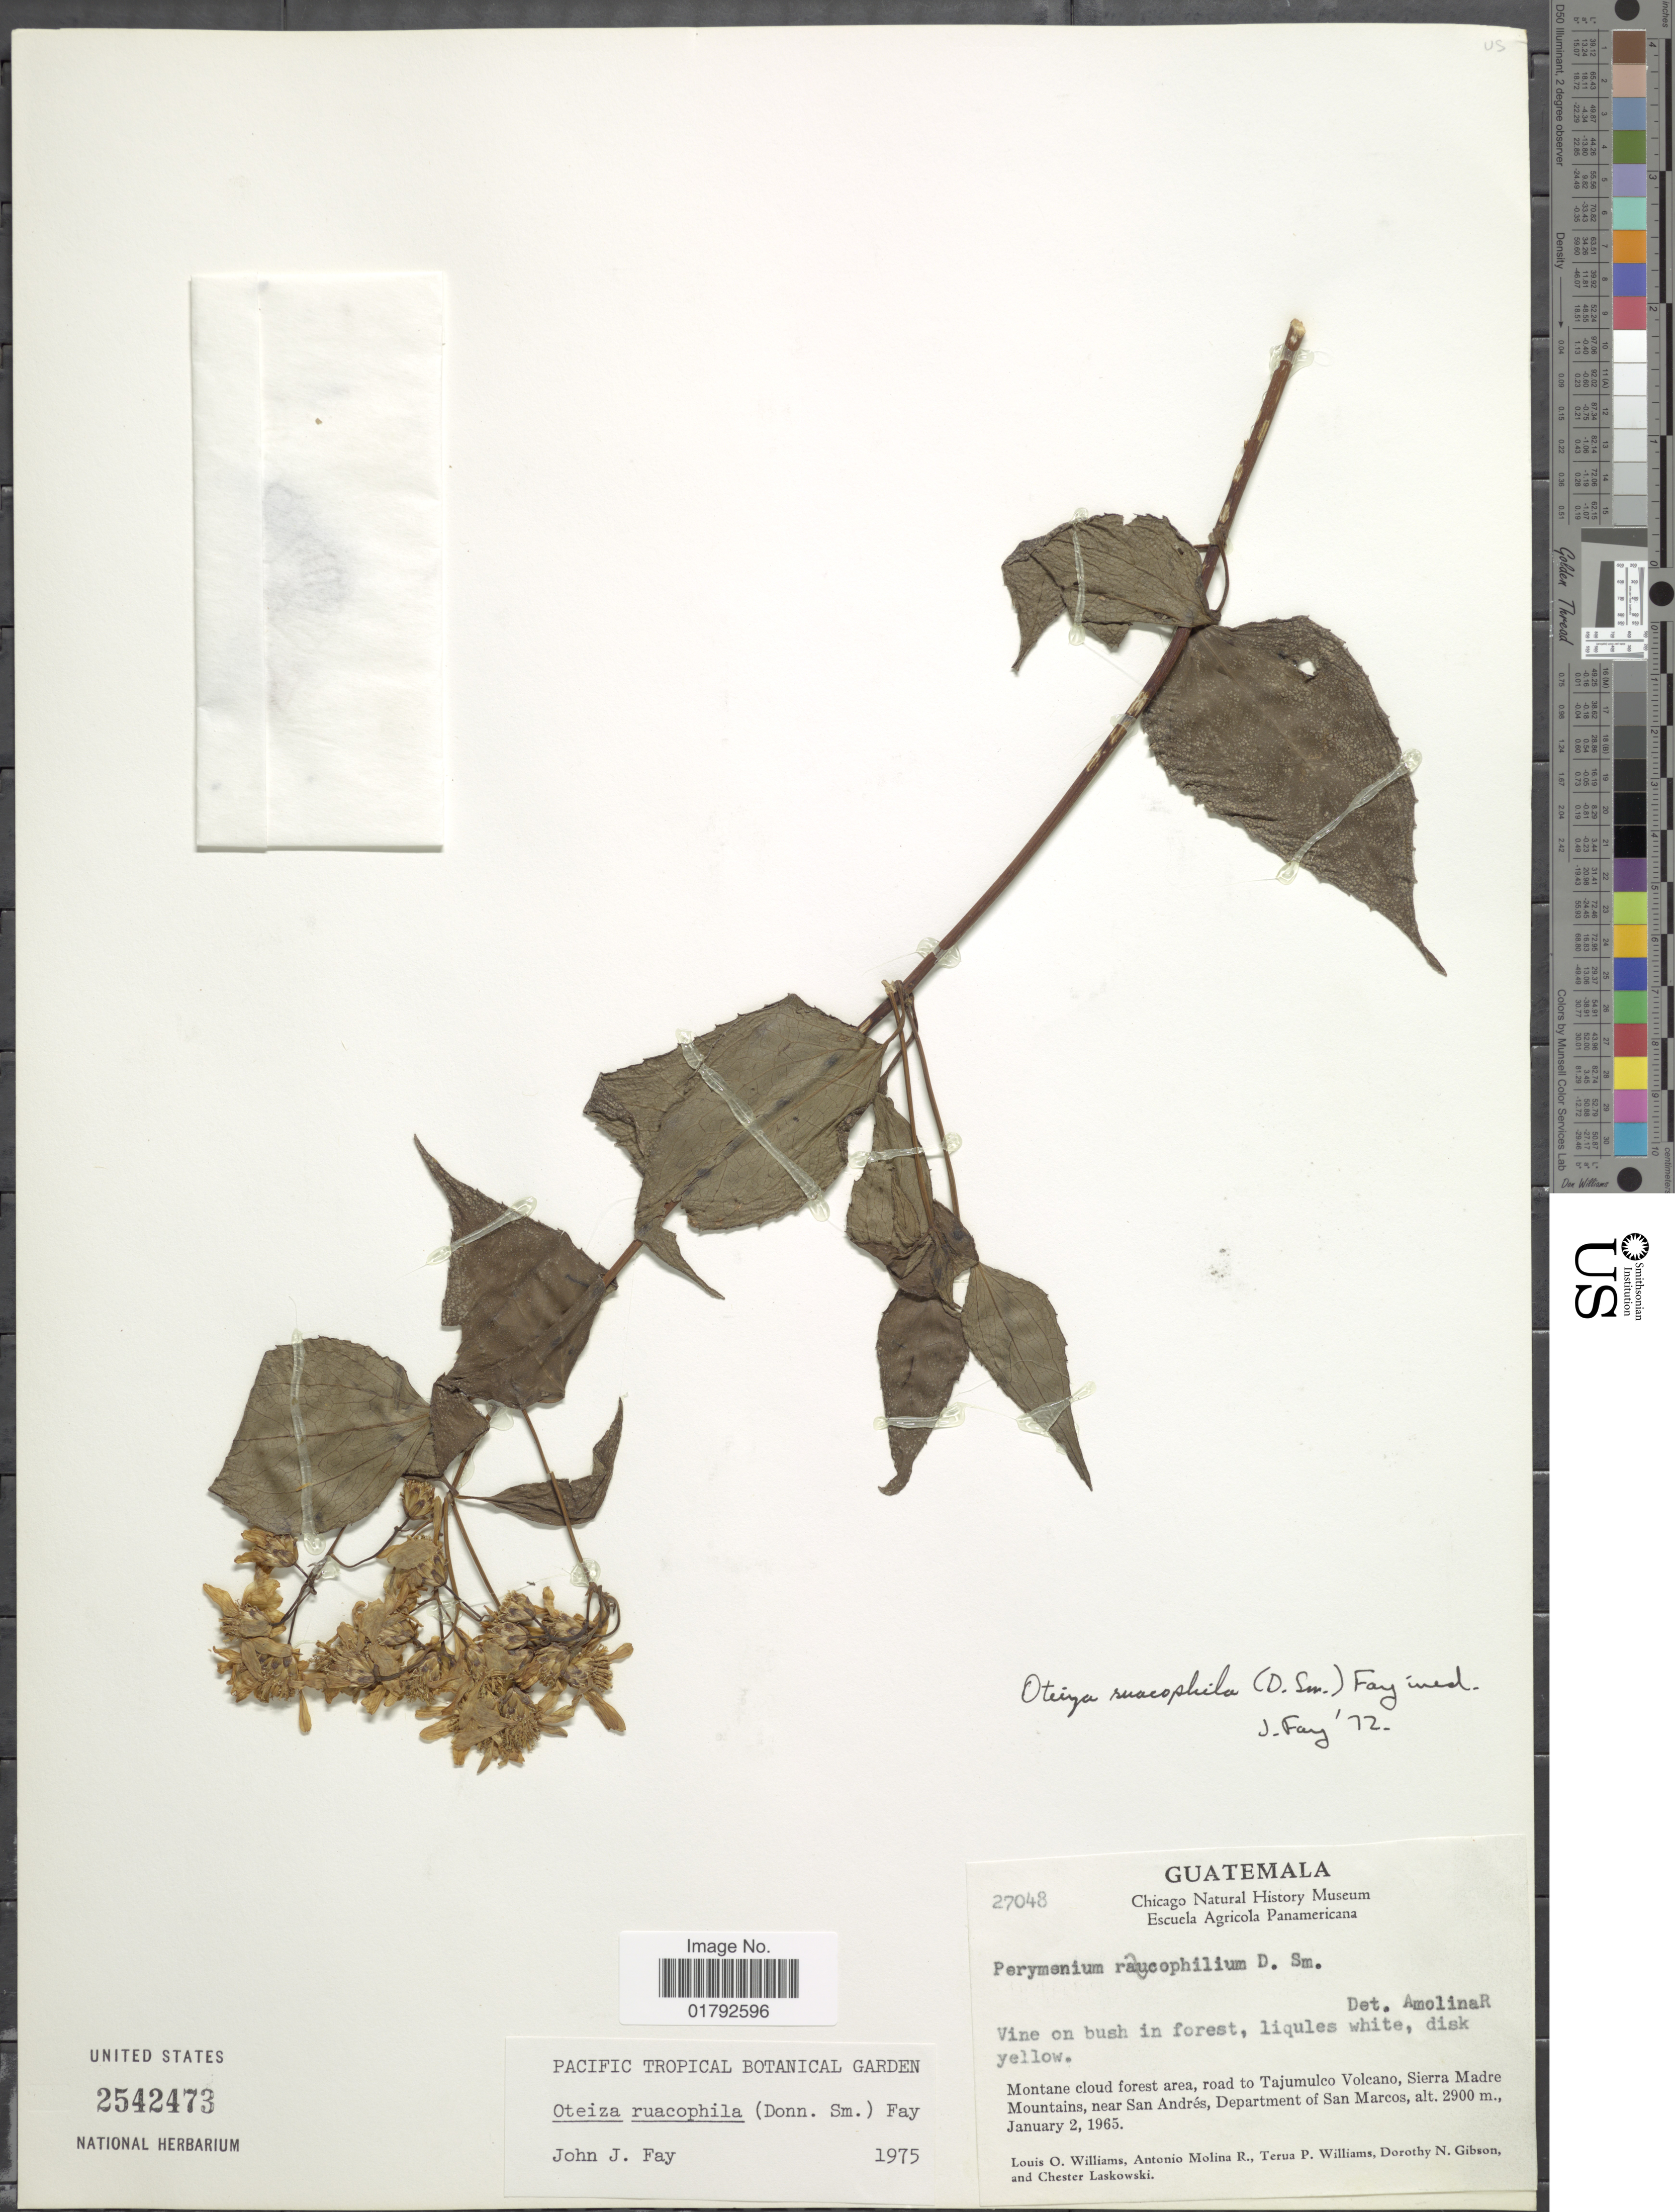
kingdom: Plantae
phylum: Tracheophyta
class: Magnoliopsida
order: Asterales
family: Asteraceae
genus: Oteiza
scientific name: Oteiza ruacophila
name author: (Donn. Sm.) Fay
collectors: L. O. Williams, A. Molina R., T. P. Williams, D. N. Gibson & C. Laskowski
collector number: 27048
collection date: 1965-01-02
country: Guatemala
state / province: San Marcos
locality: Montane cloud forest area, road to Tajumulco Volcano, Sierra Madre Mountains, near San Andres.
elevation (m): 2900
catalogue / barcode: US 2542473